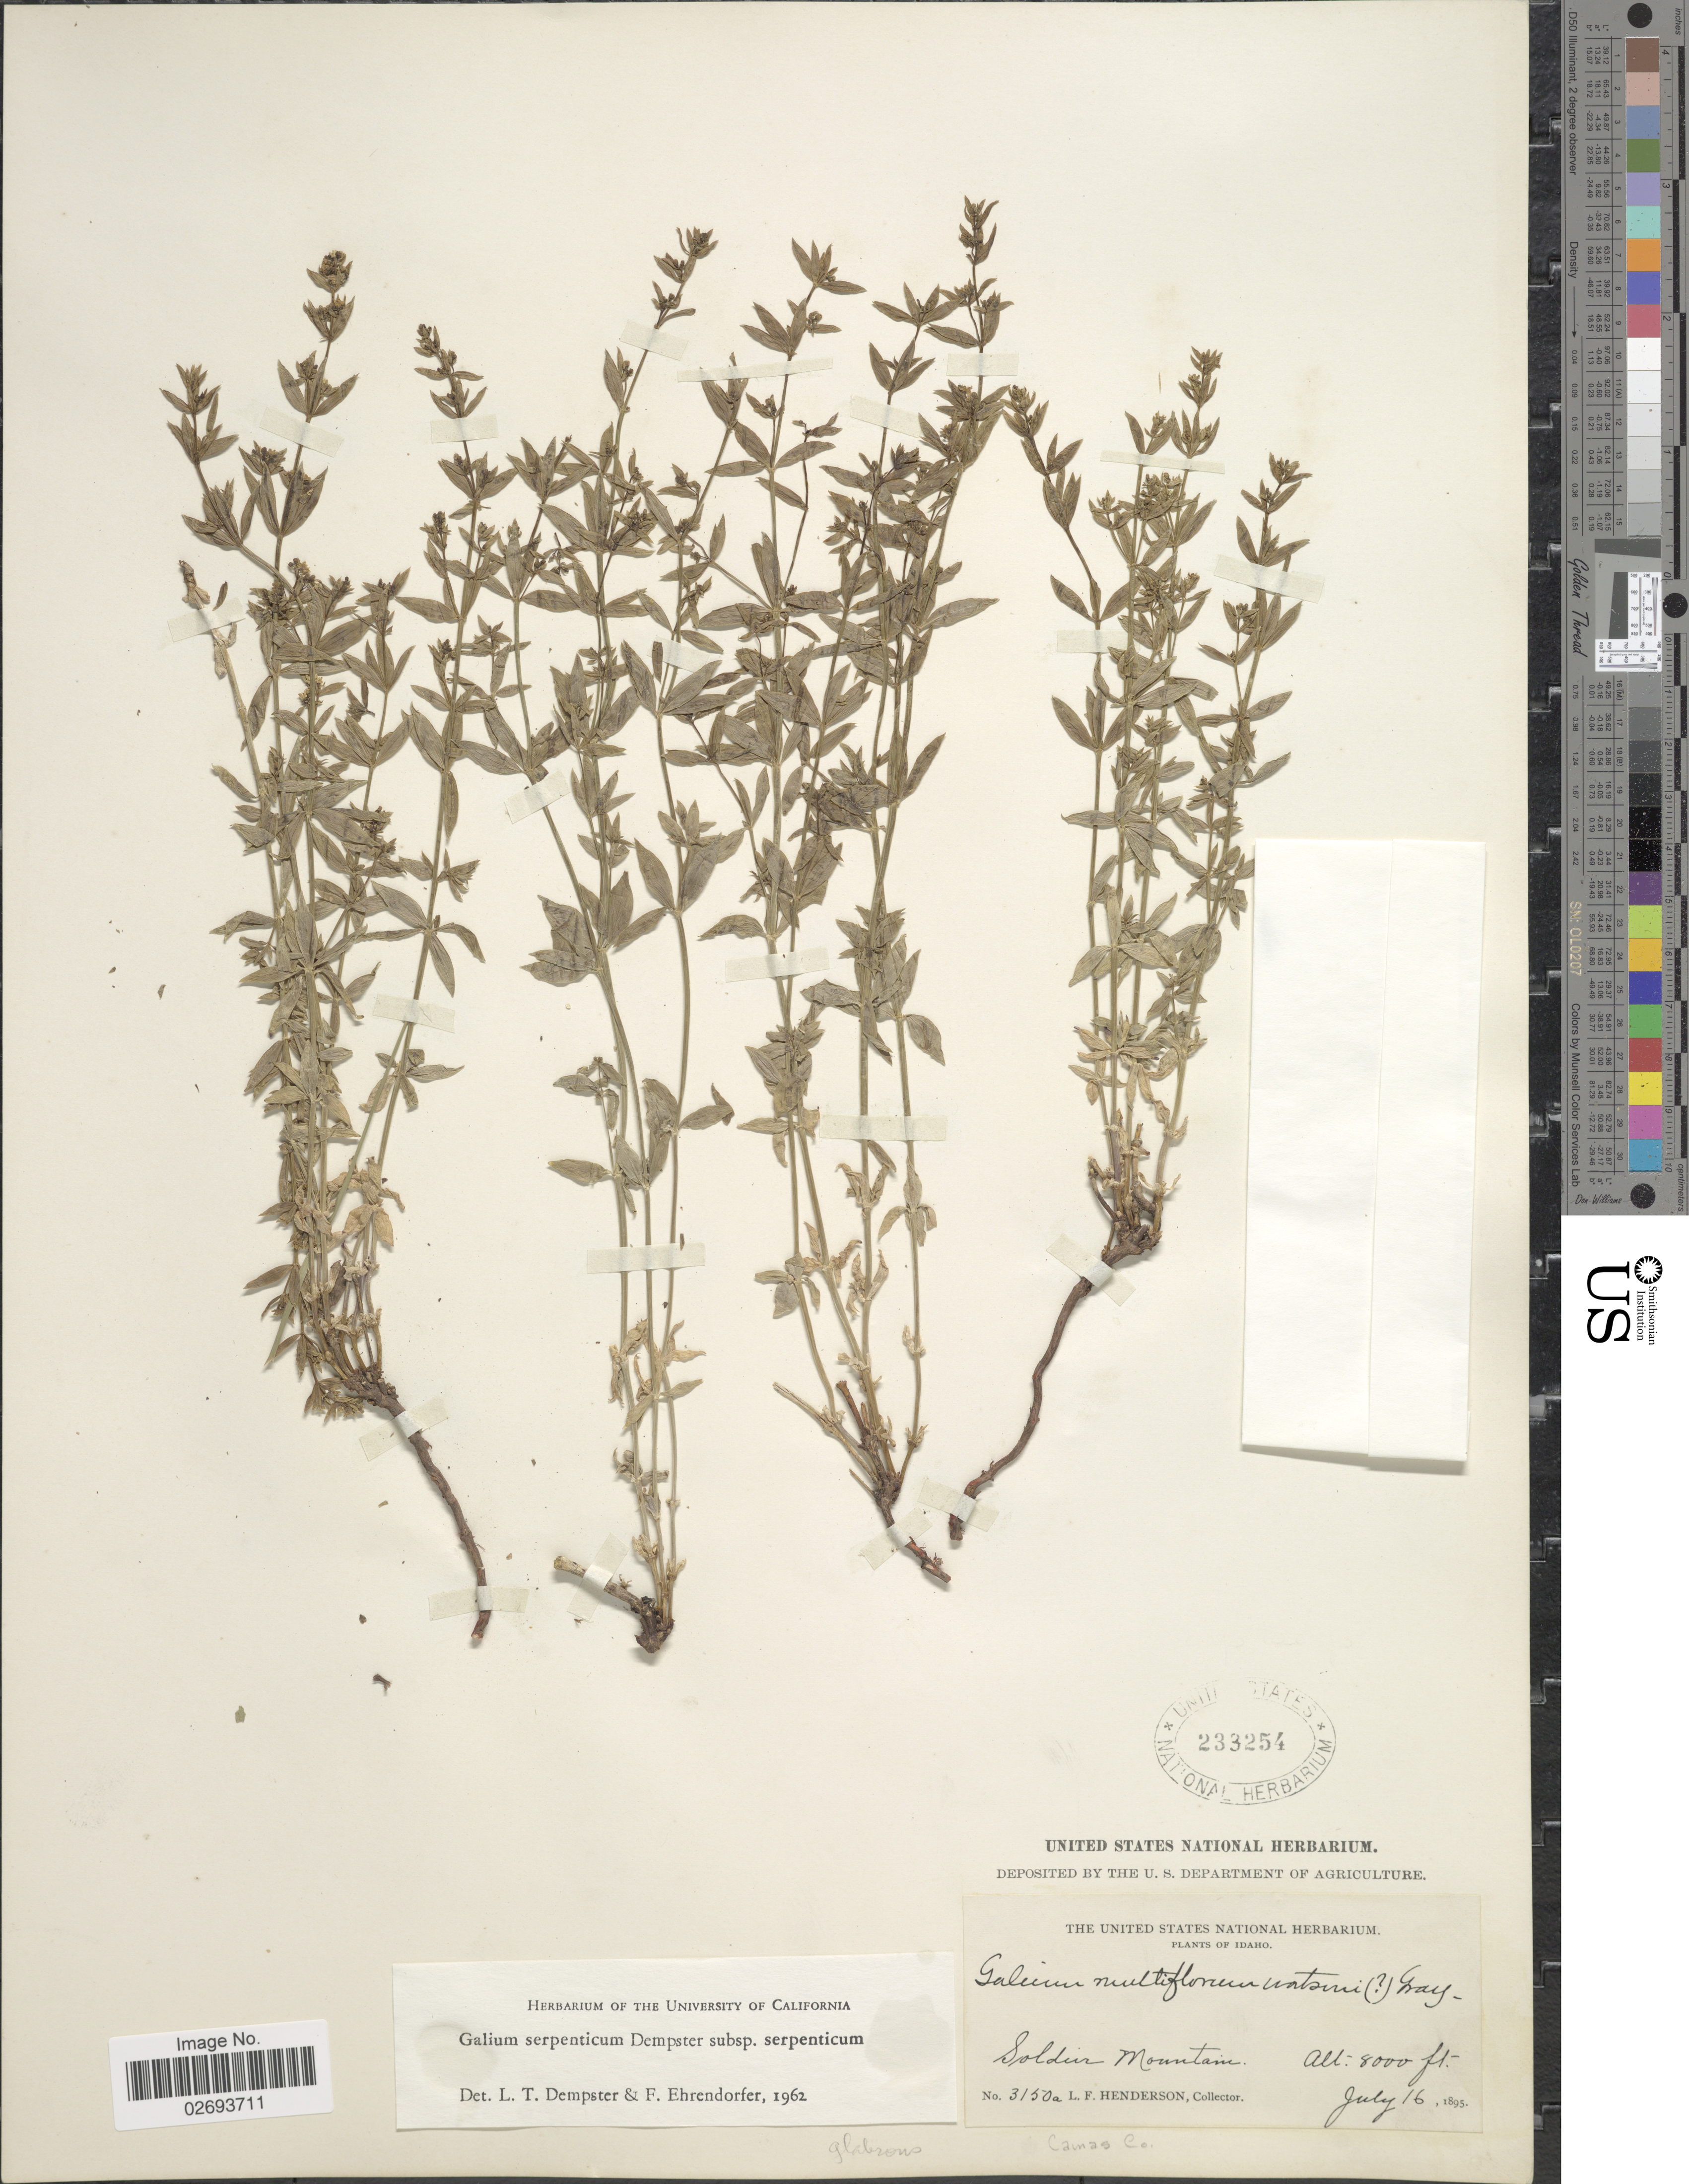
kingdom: Plantae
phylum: Tracheophyta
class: Magnoliopsida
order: Gentianales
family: Rubiaceae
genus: Galium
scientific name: Galium serpenticum subsp. serpenticum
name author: Dempster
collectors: L. Henderson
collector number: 3150a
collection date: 1895-07-16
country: United States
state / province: Idaho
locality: Soldier Mountain, Camas Co.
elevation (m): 2438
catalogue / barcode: US 233254